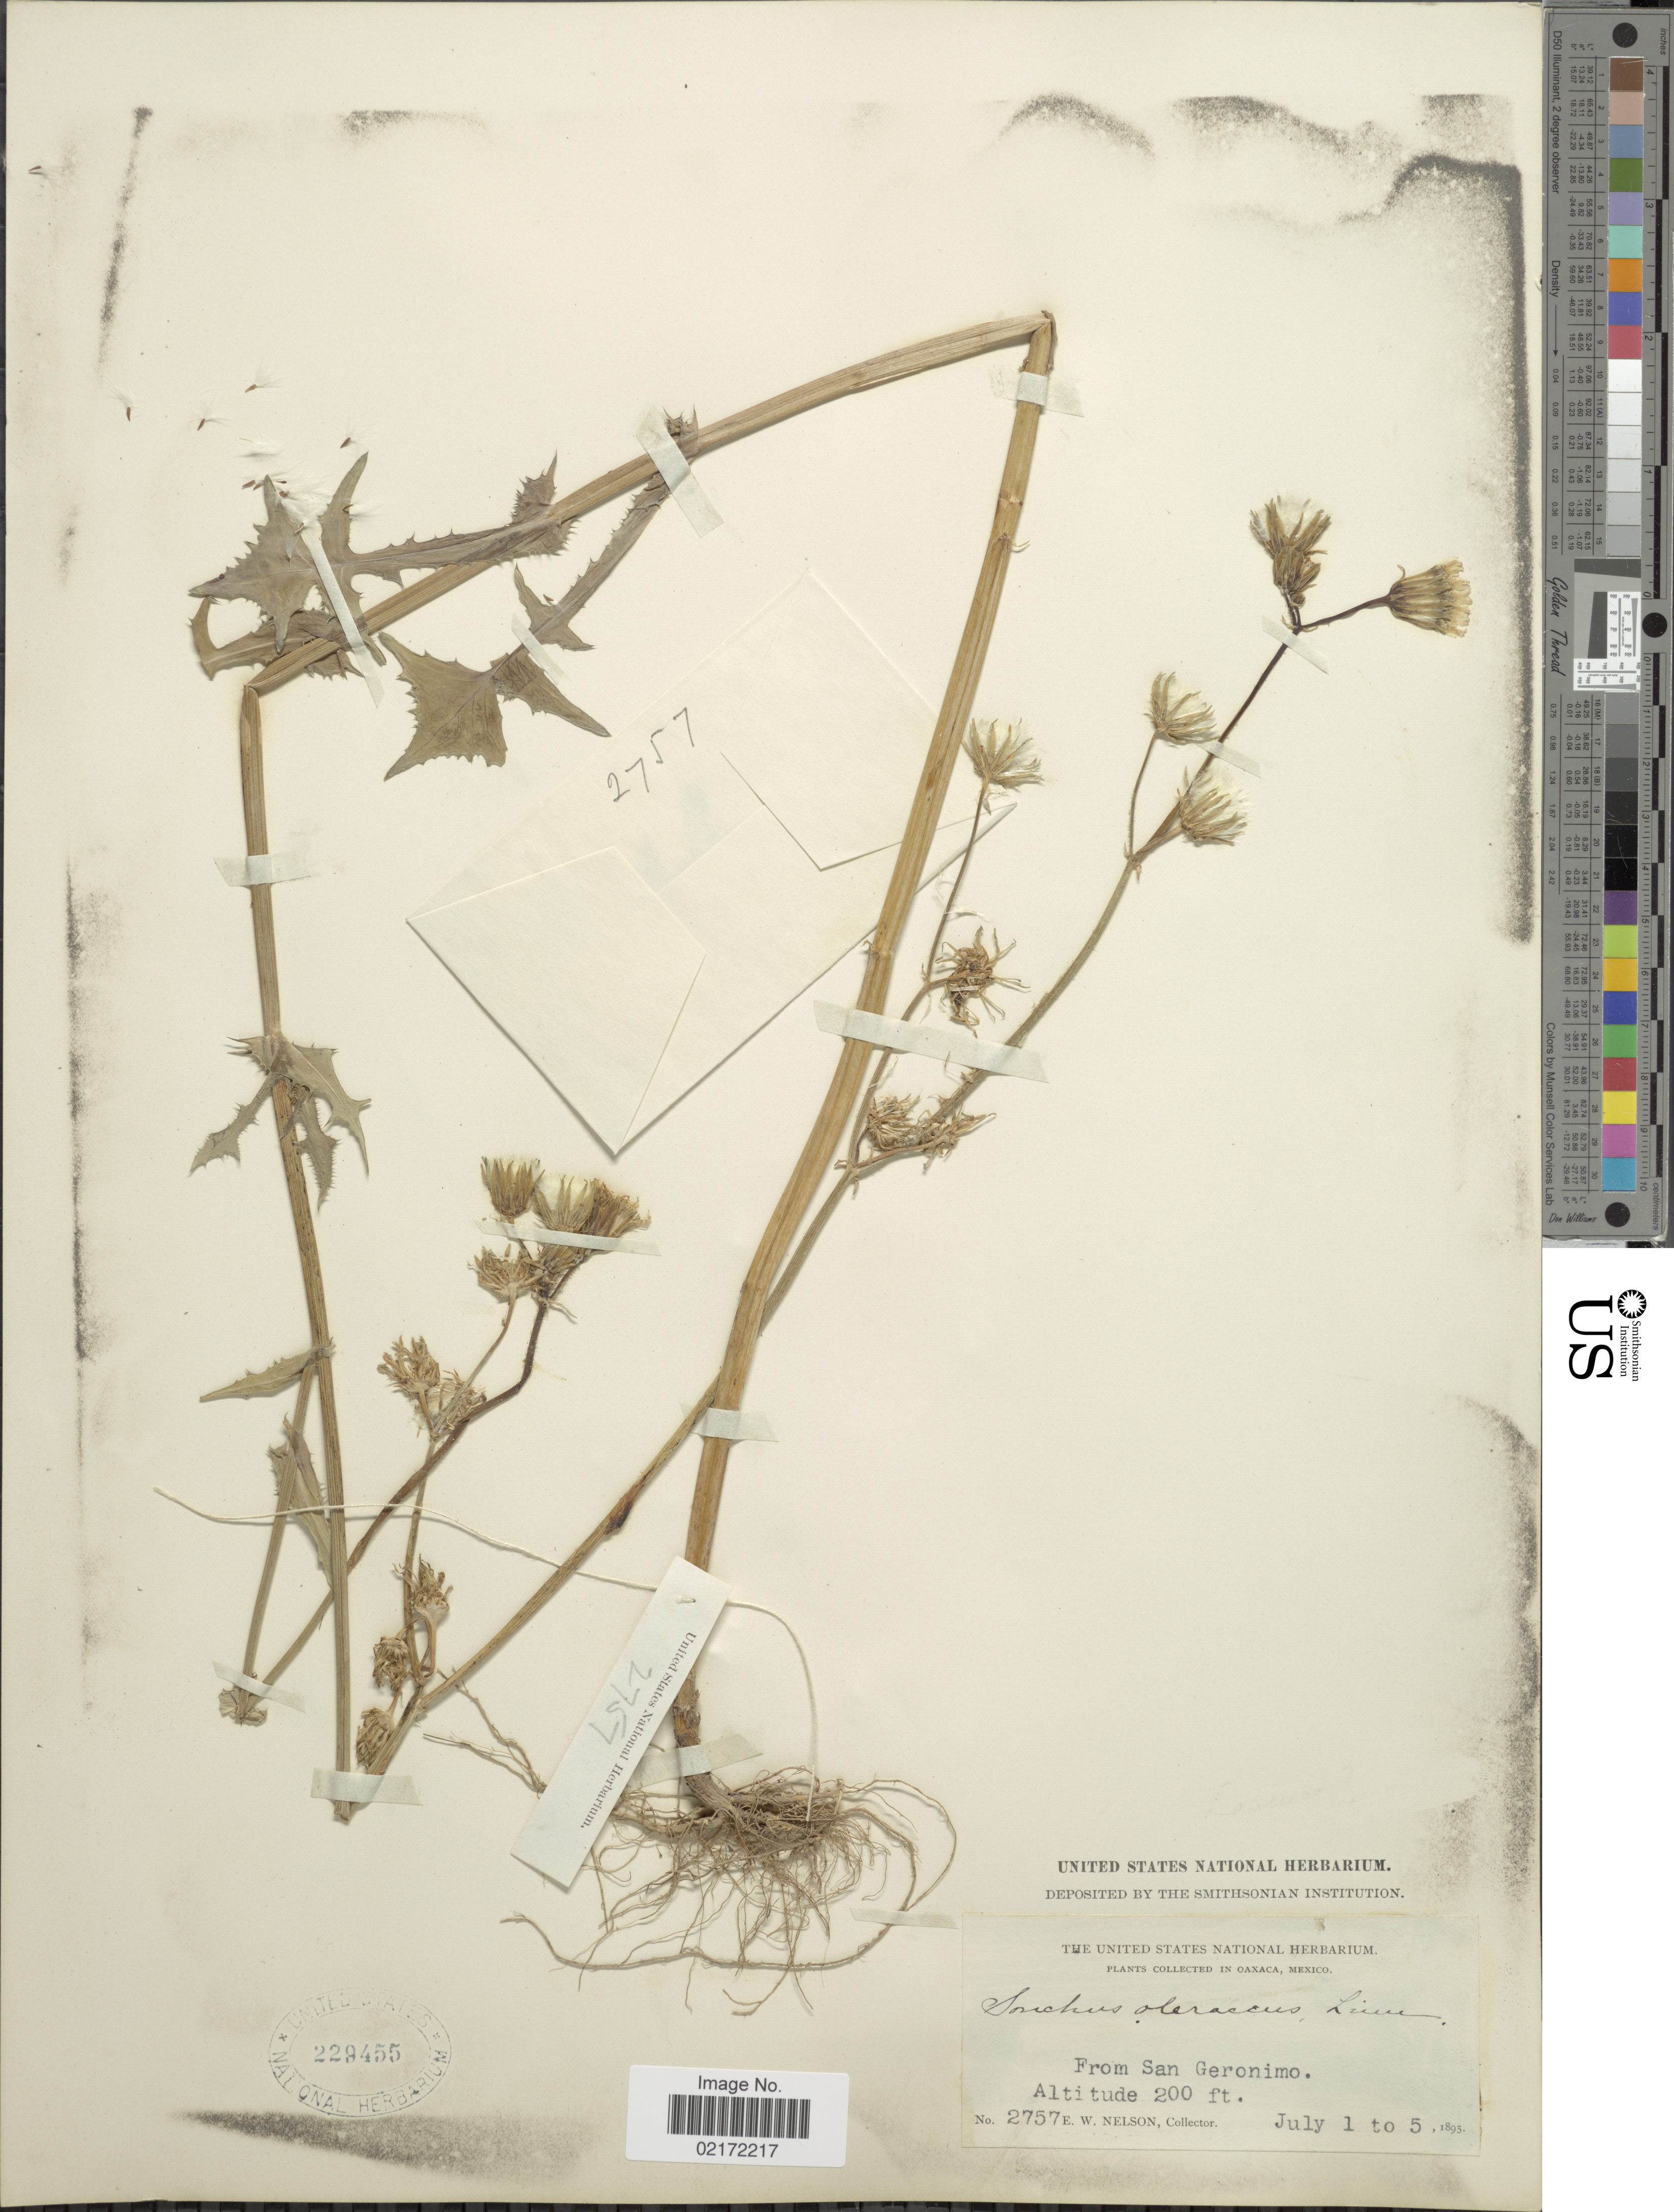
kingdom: Plantae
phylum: Tracheophyta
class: Magnoliopsida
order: Asterales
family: Asteraceae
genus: Sonchus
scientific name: Sonchus oleraceus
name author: L.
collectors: E. W. Nelson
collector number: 2757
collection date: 1895-07-01/1895-07-05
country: Mexico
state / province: Oaxaca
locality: In Oaxaca, Mexico. From San Geronimo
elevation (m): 61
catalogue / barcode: US 229455